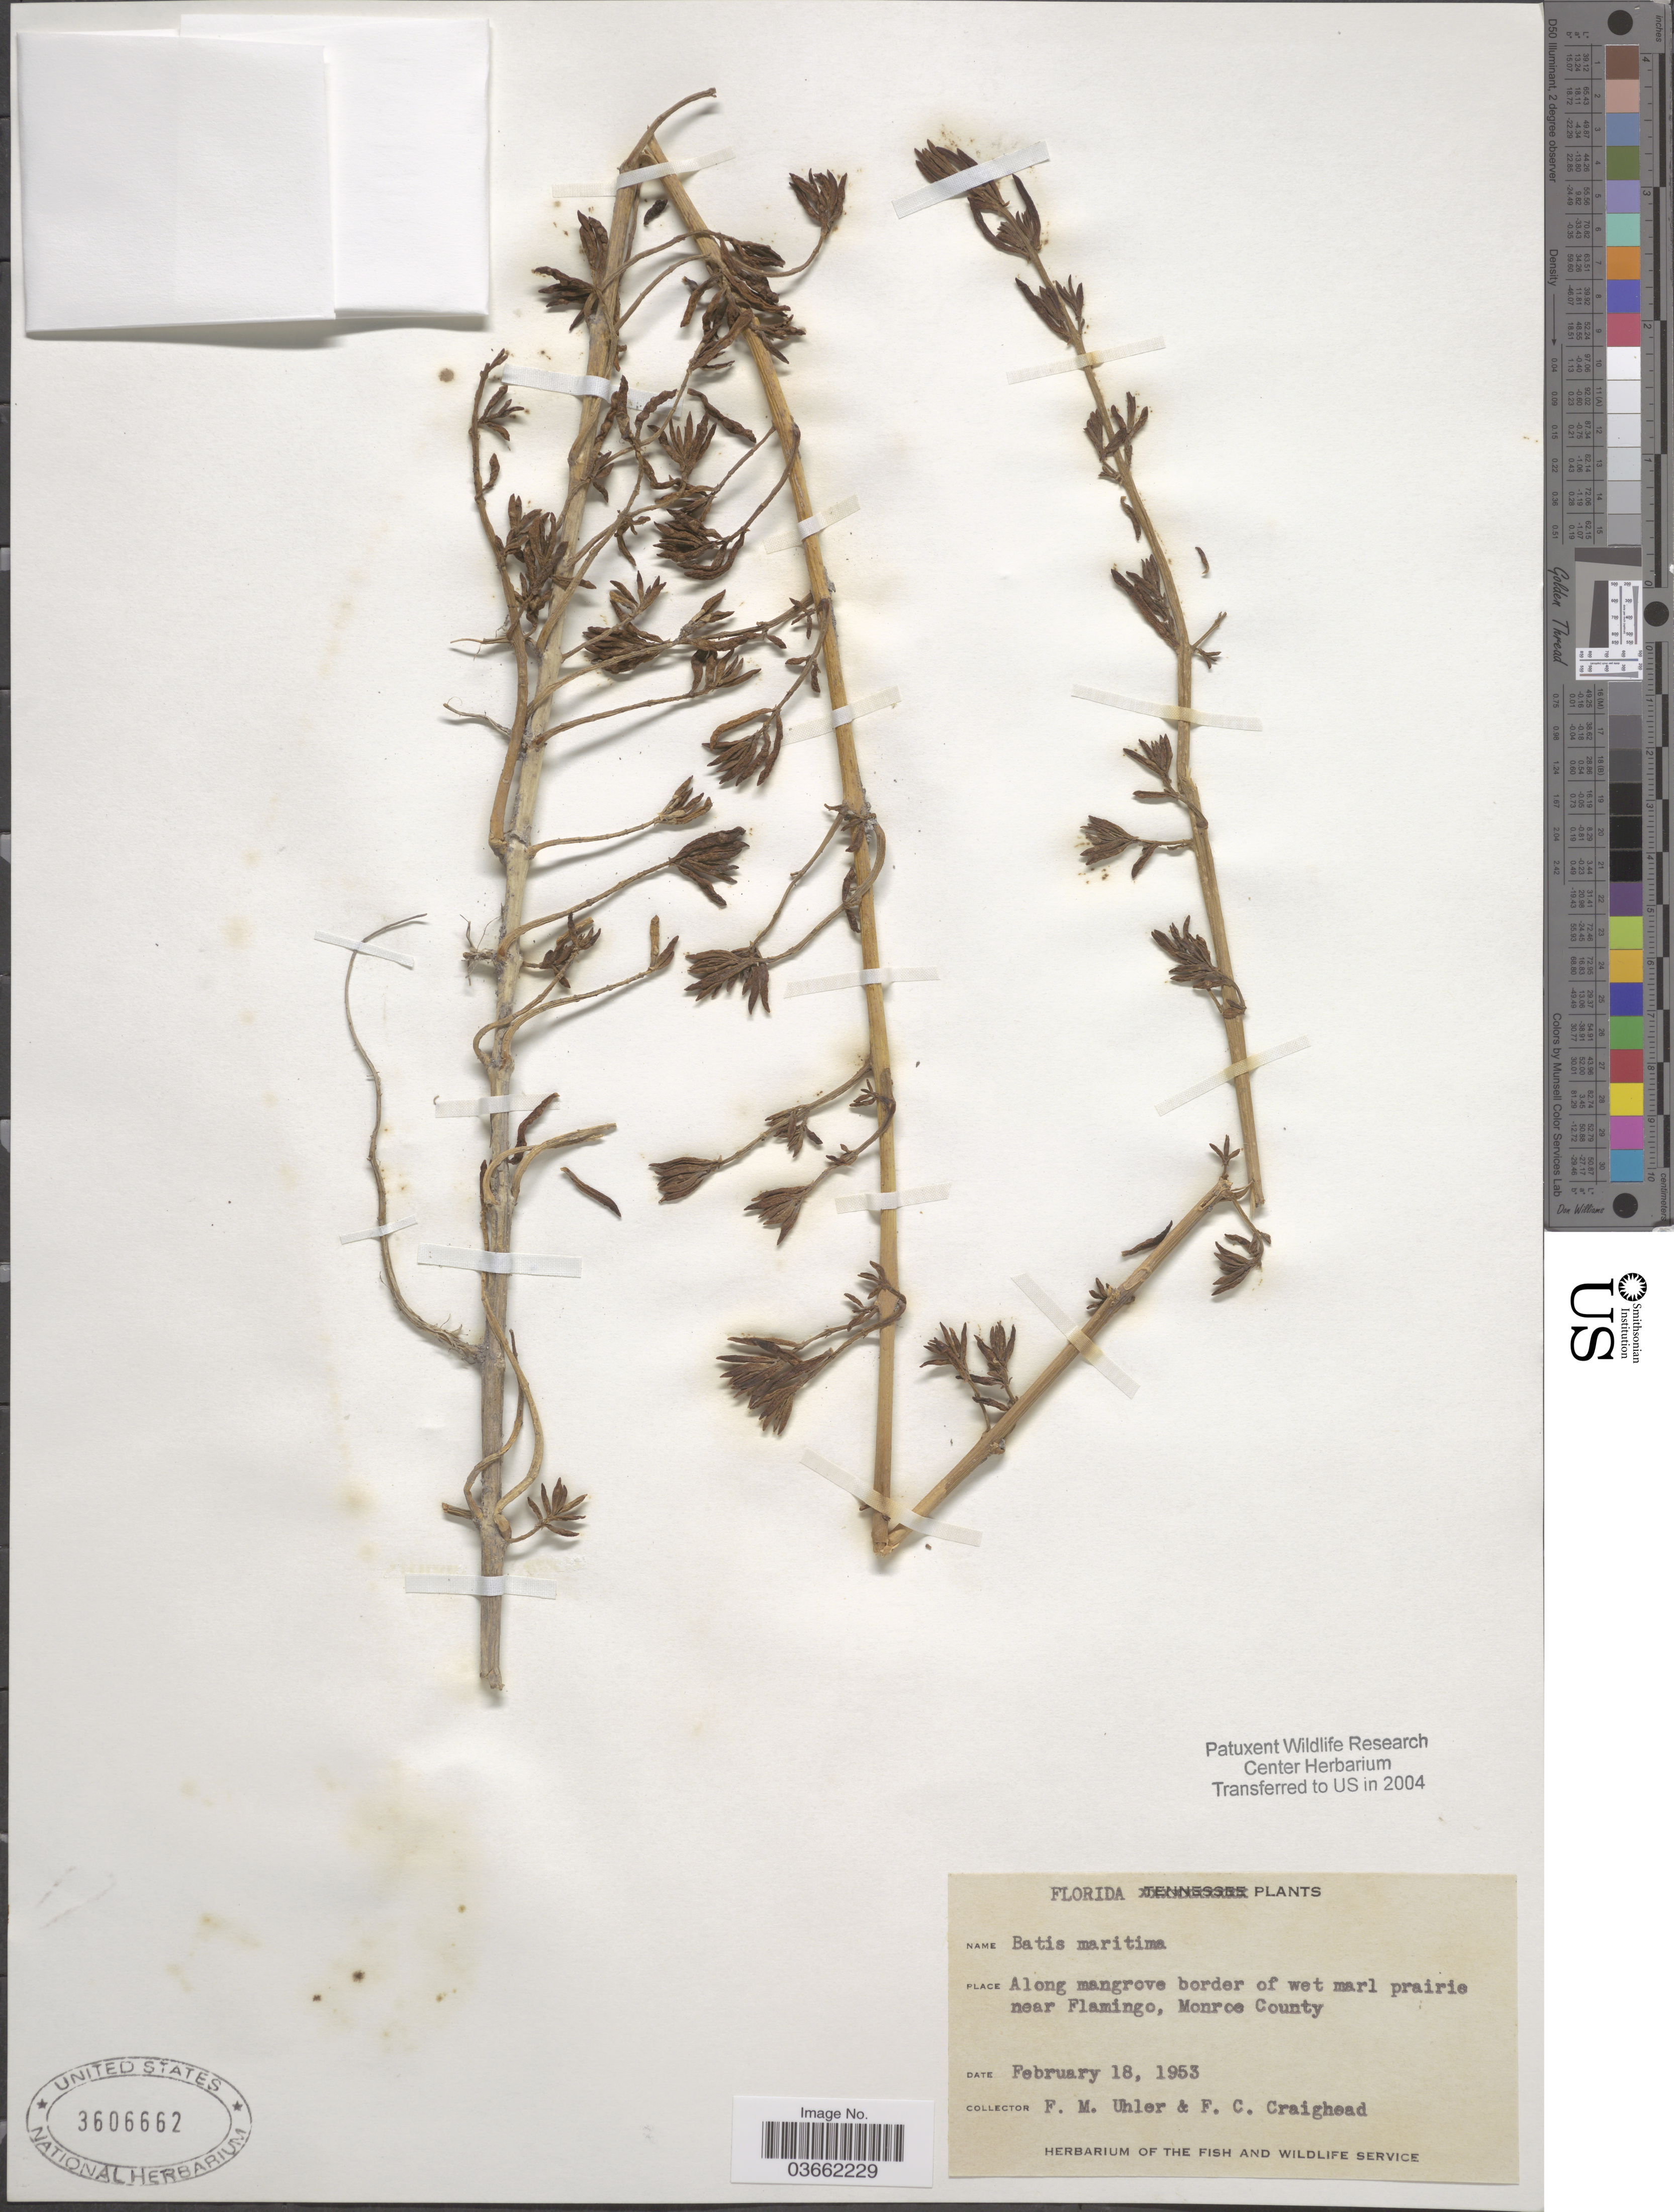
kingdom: Plantae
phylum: Tracheophyta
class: Magnoliopsida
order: Brassicales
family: Bataceae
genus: Batis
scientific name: Batis maritima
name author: L.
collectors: F. M. Uhler & F. Craighead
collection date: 1953-02-18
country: United States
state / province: Florida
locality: Near Flamingo, Monroe County.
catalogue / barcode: US 3606662